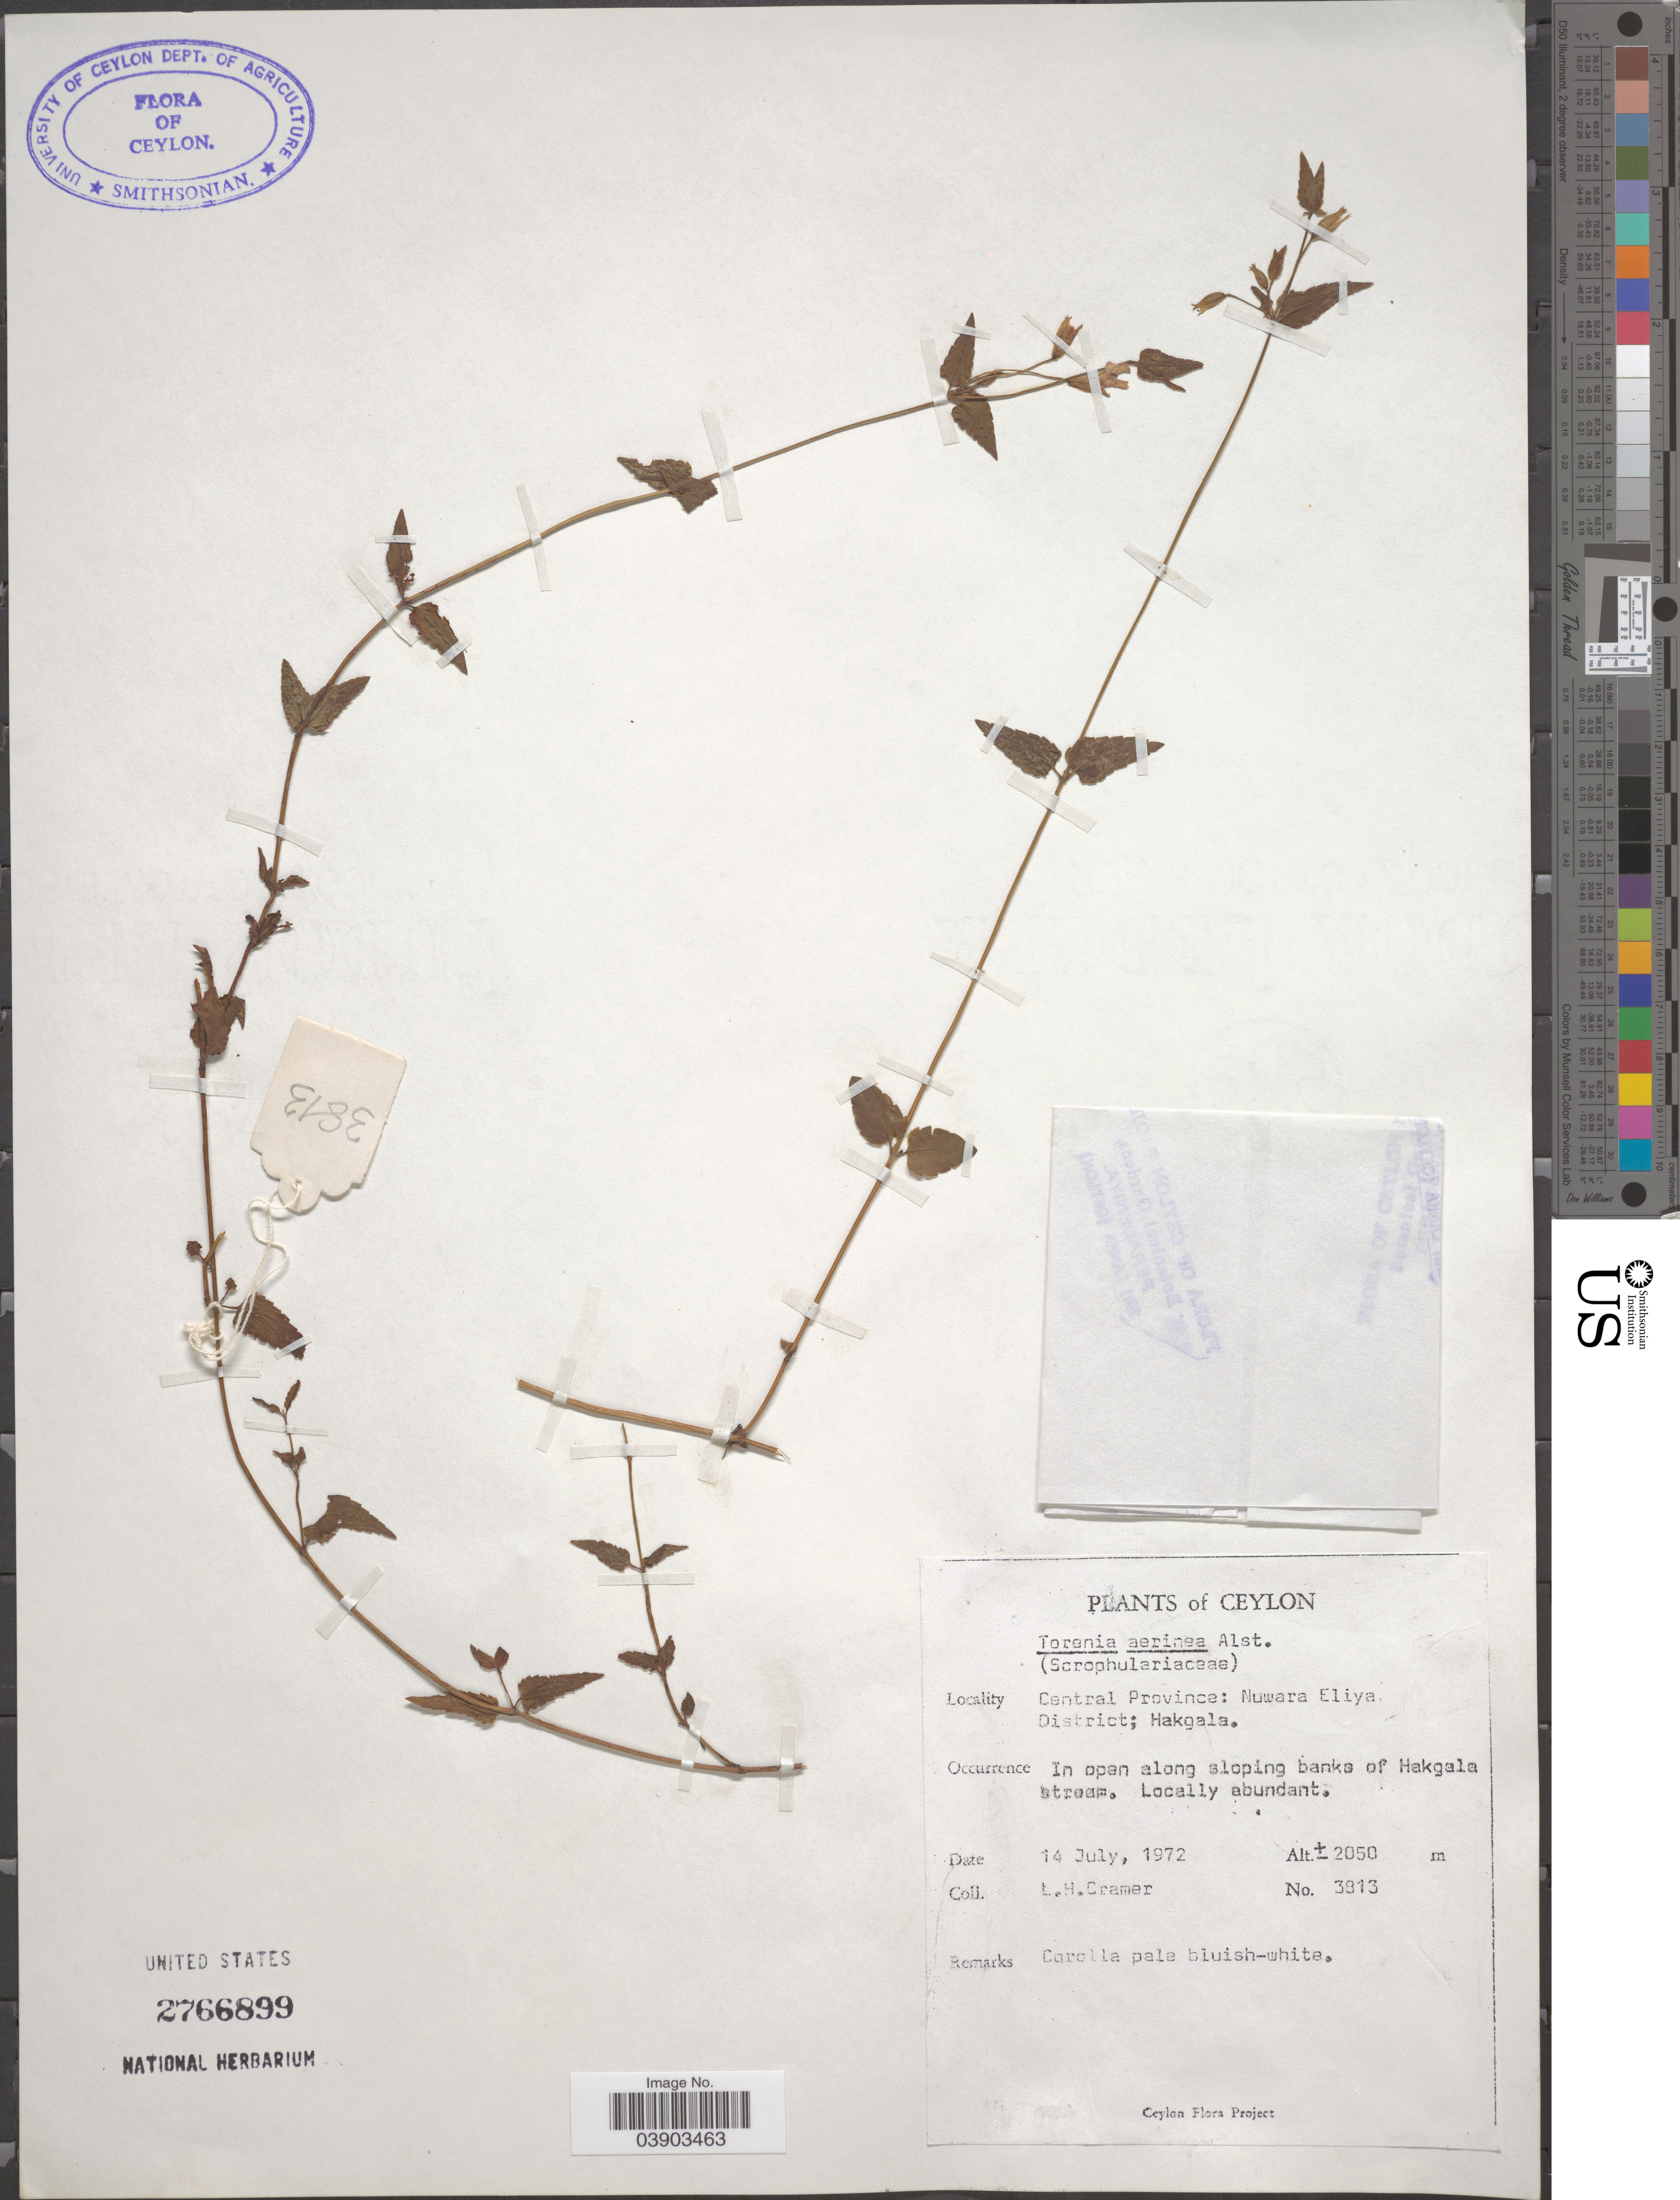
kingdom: Plantae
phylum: Tracheophyta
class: Magnoliopsida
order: Lamiales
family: Linderniaceae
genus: Torenia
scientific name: Torenia aerinea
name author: Alston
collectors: L. H. Cramer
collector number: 3813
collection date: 1972-07-14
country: Sri Lanka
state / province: Central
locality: Ceylon. Nuwara Eliya District; Hakgala. In open along sloping banks of Hakgala stream.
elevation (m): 2050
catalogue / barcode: US 2766899